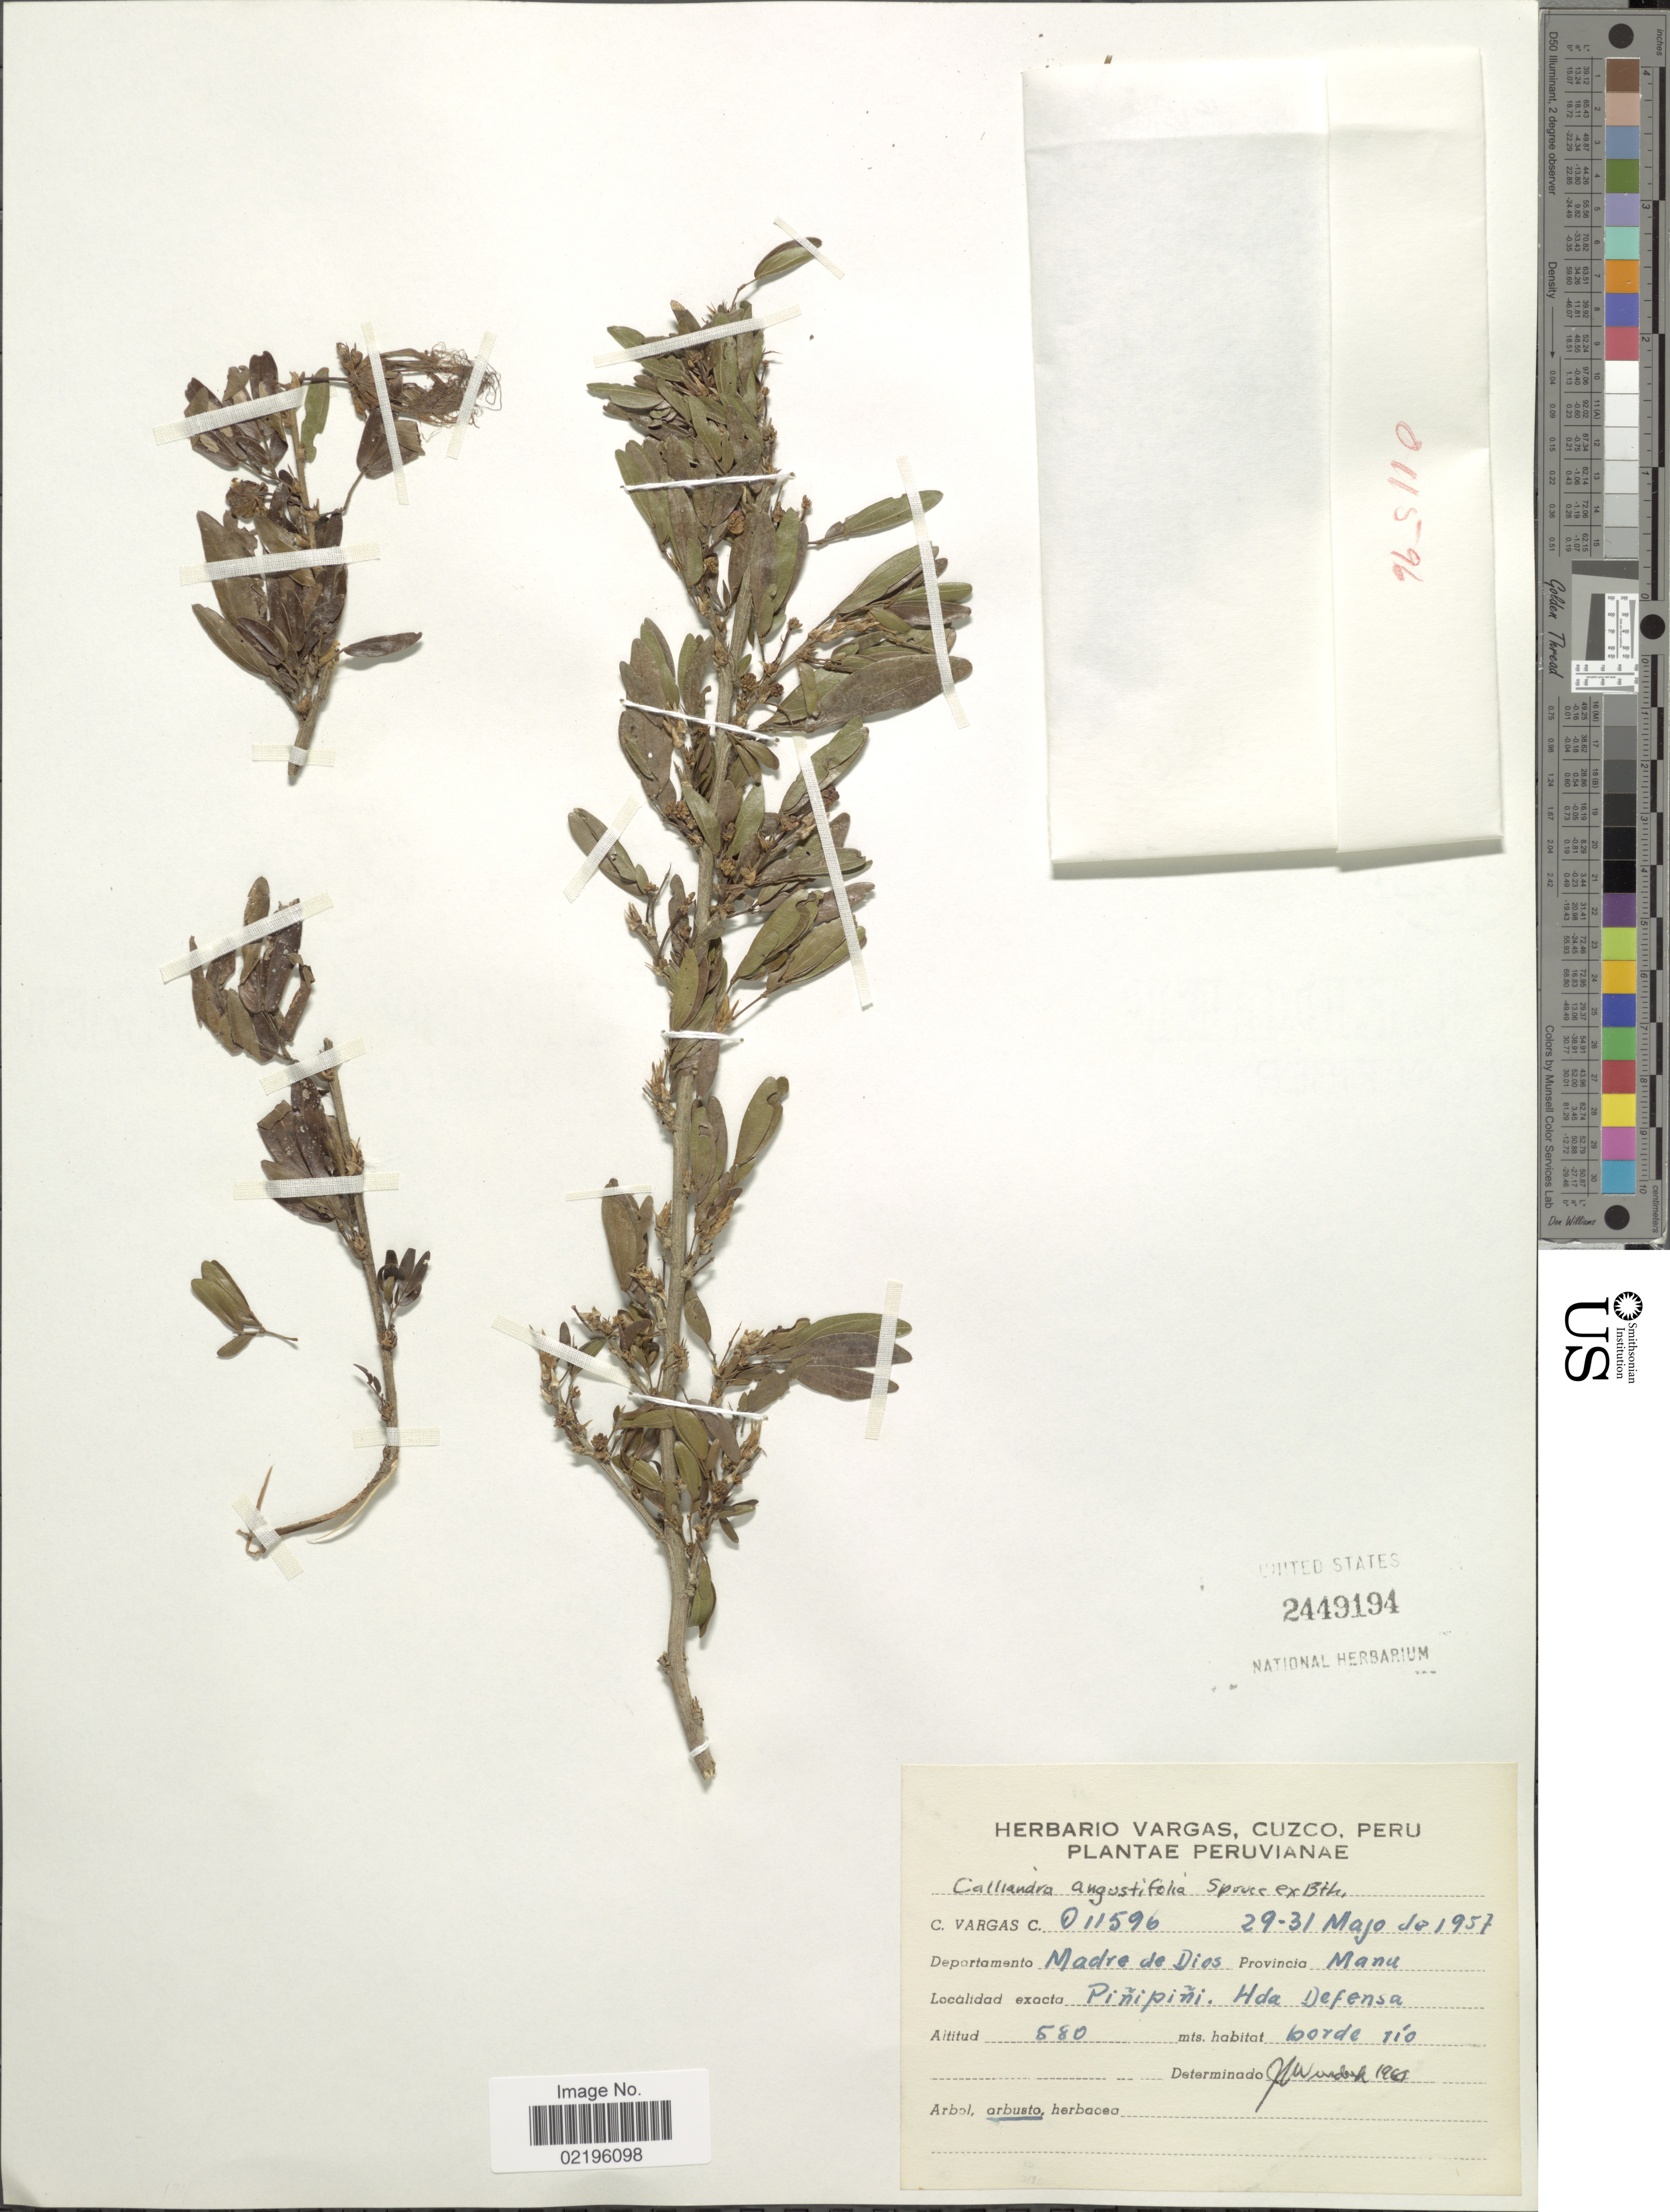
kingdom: Plantae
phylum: Tracheophyta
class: Magnoliopsida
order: Fabales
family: Fabaceae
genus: Calliandra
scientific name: Calliandra angustifolia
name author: Spruce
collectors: C. Vargas Calderón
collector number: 011596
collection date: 1957-05-29/1957-05-31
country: Peru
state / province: Madre de Dios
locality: Departamento Madre de Dios. Provincia Manu. Pinipini, Hda Defensa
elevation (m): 580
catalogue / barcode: US 2449194